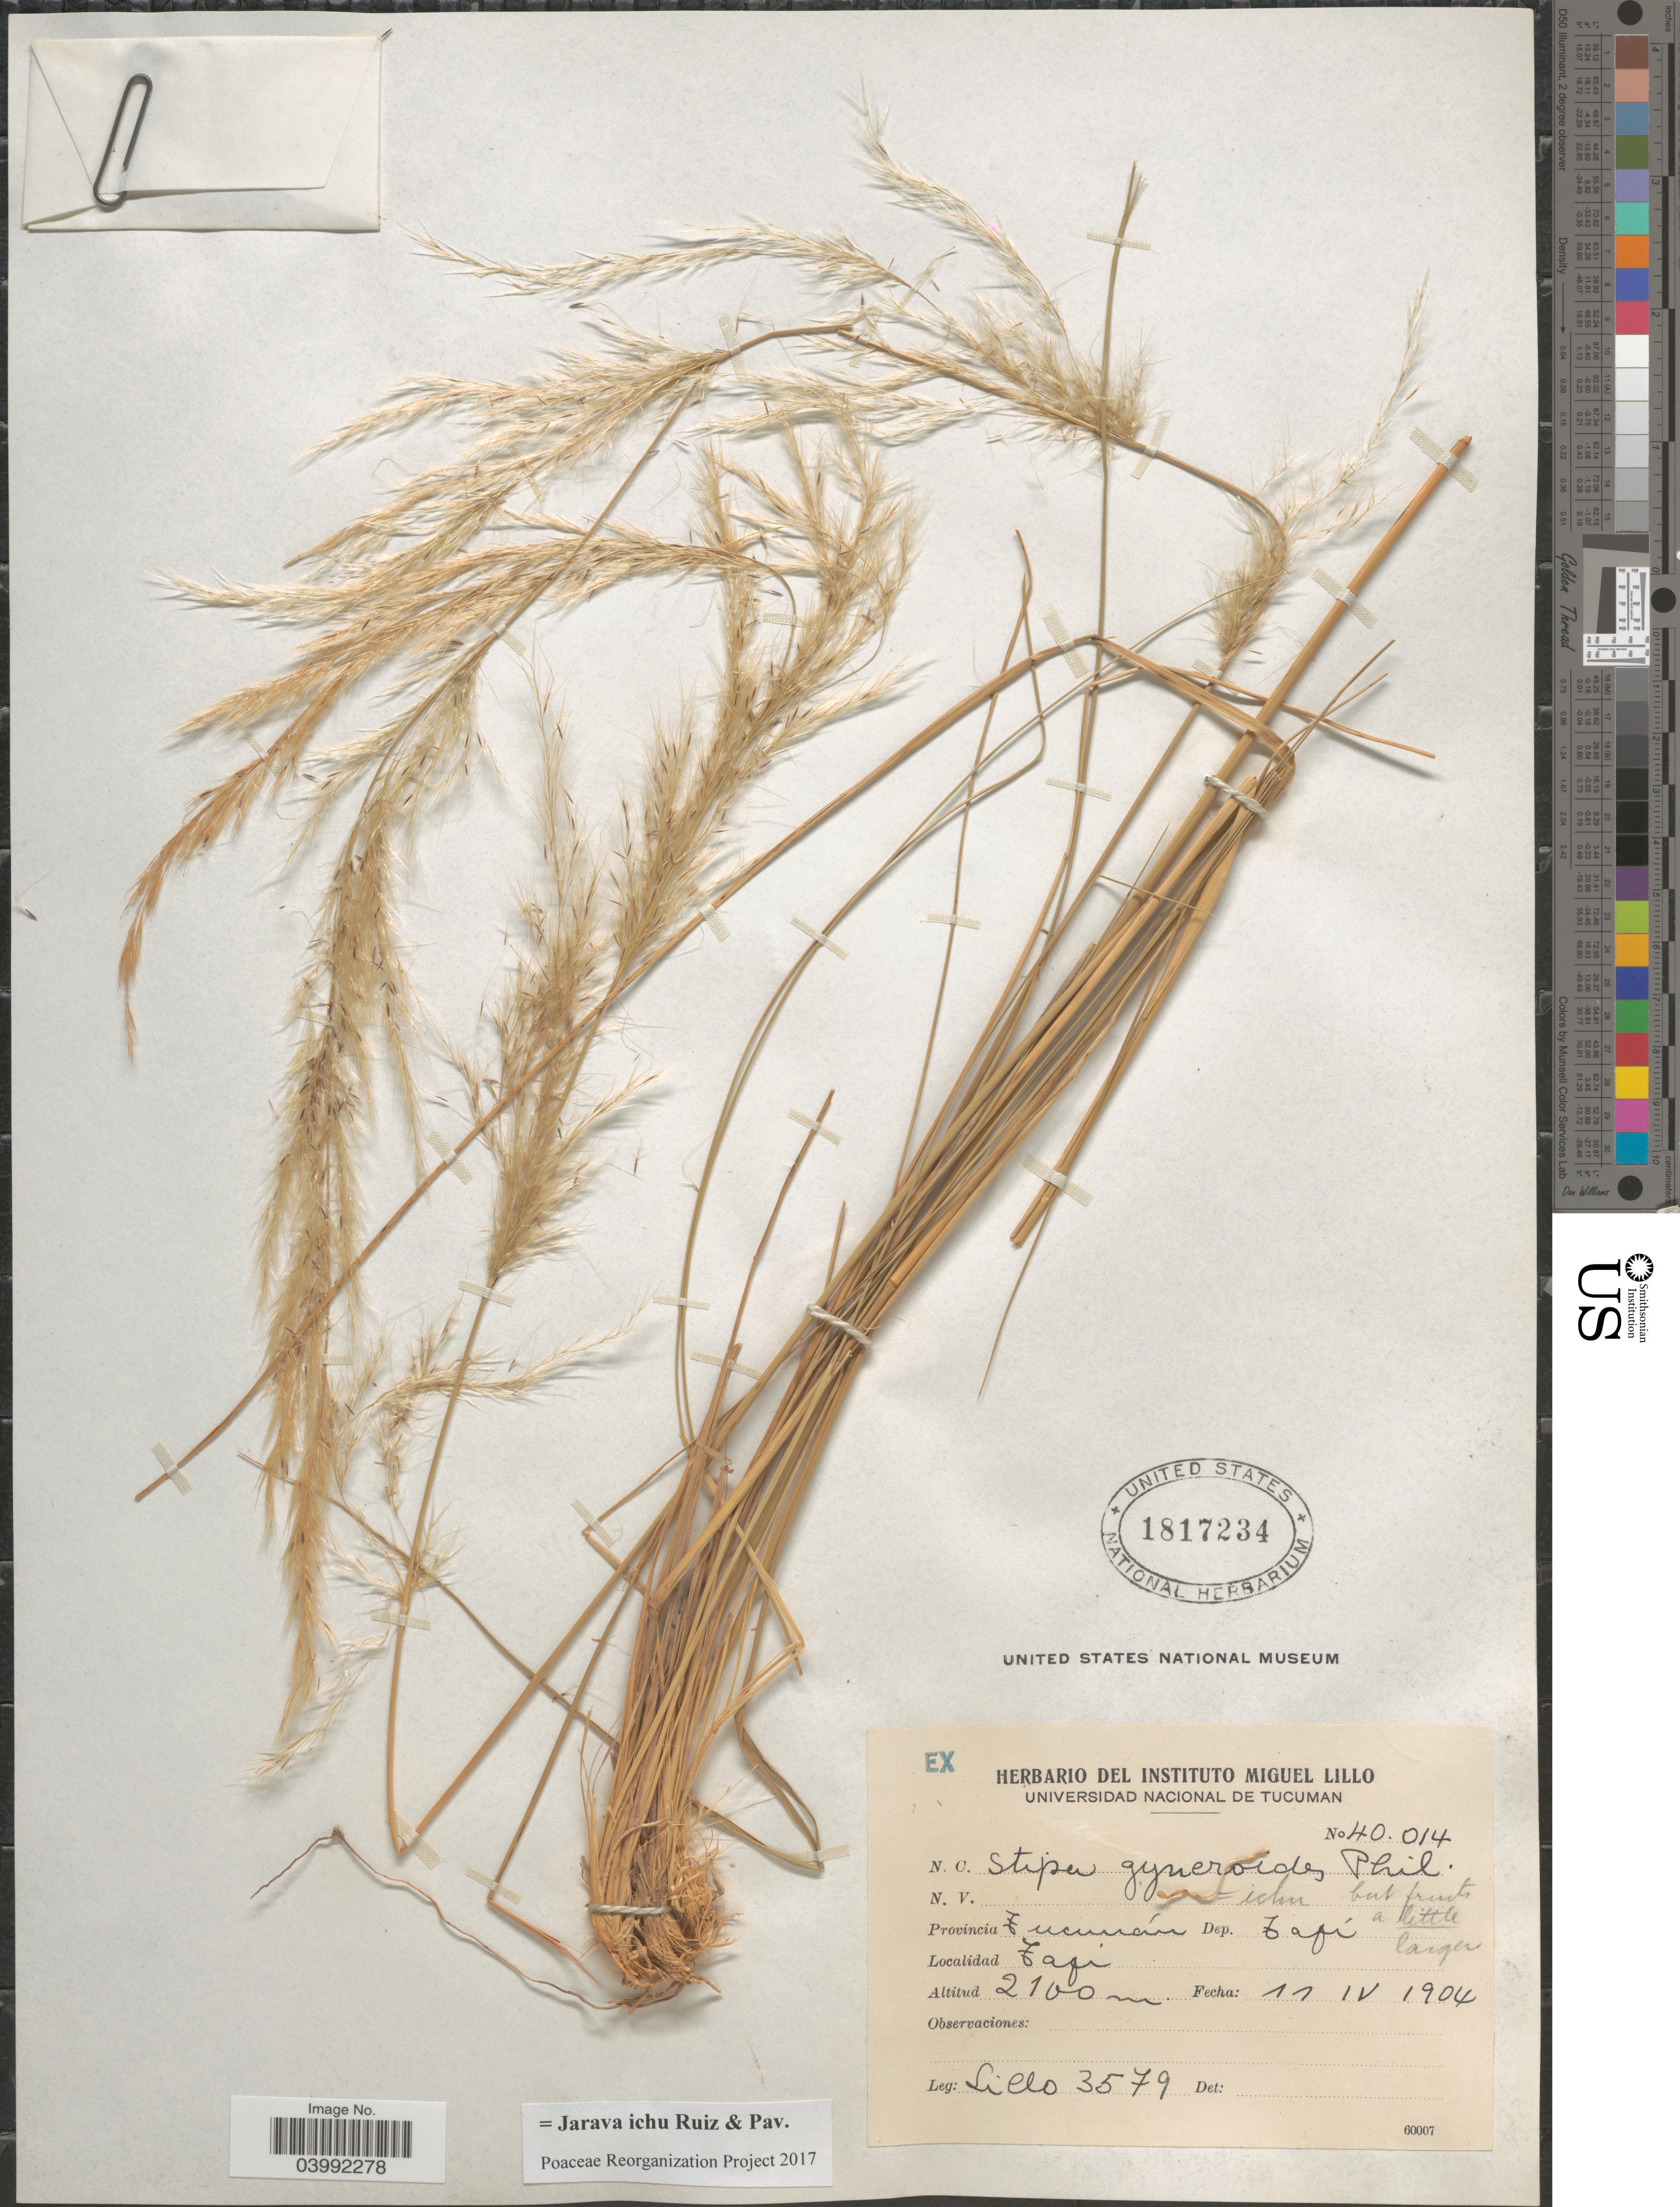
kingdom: Plantae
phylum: Tracheophyta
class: Liliopsida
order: Poales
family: Poaceae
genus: Jarava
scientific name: Jarava ichu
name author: Ruiz & Pav.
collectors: M. Lillo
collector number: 3579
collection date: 1904-04-11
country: Argentina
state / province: Tucuman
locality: Dep. Tafí. Tafi.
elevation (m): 2100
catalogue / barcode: US 1817234